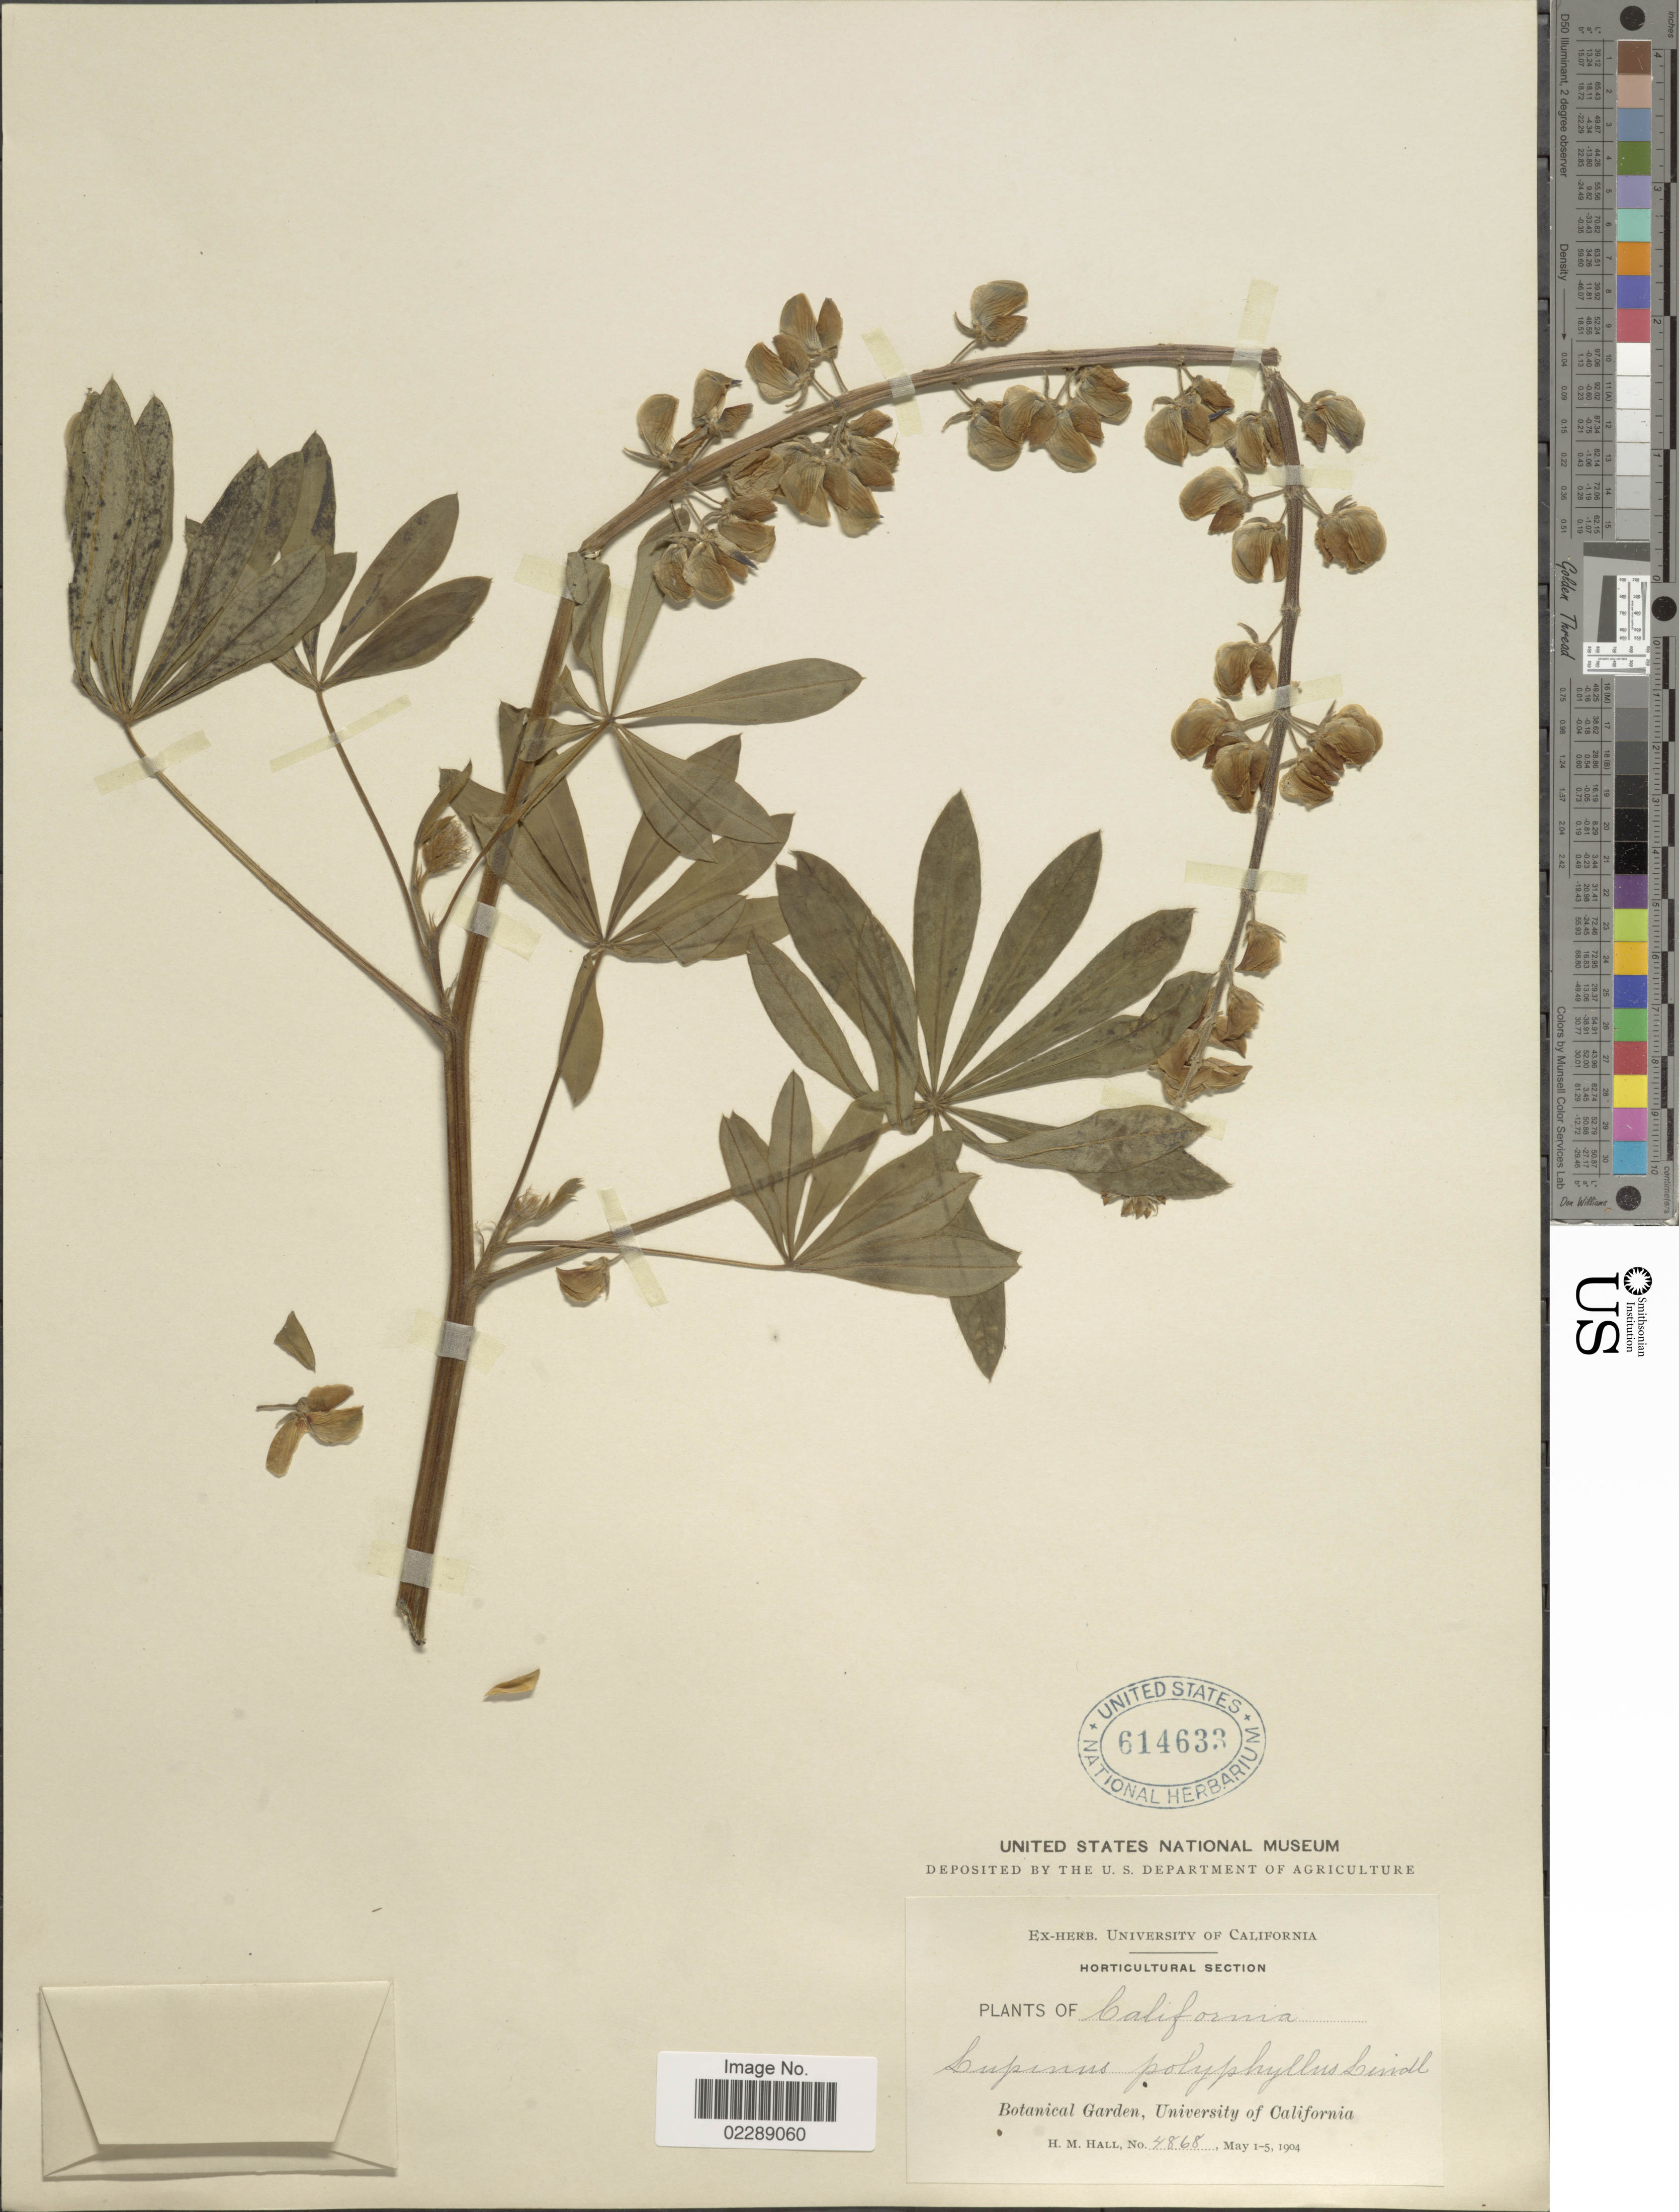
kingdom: Plantae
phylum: Tracheophyta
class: Magnoliopsida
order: Fabales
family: Fabaceae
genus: Lupinus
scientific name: Lupinus polyphyllus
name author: Lindl.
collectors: H. M. Hall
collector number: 4868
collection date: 1904-05-01/1904-05-05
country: United States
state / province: California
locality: Horticultural Section, Botanical Garden, University of California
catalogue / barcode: US 614633